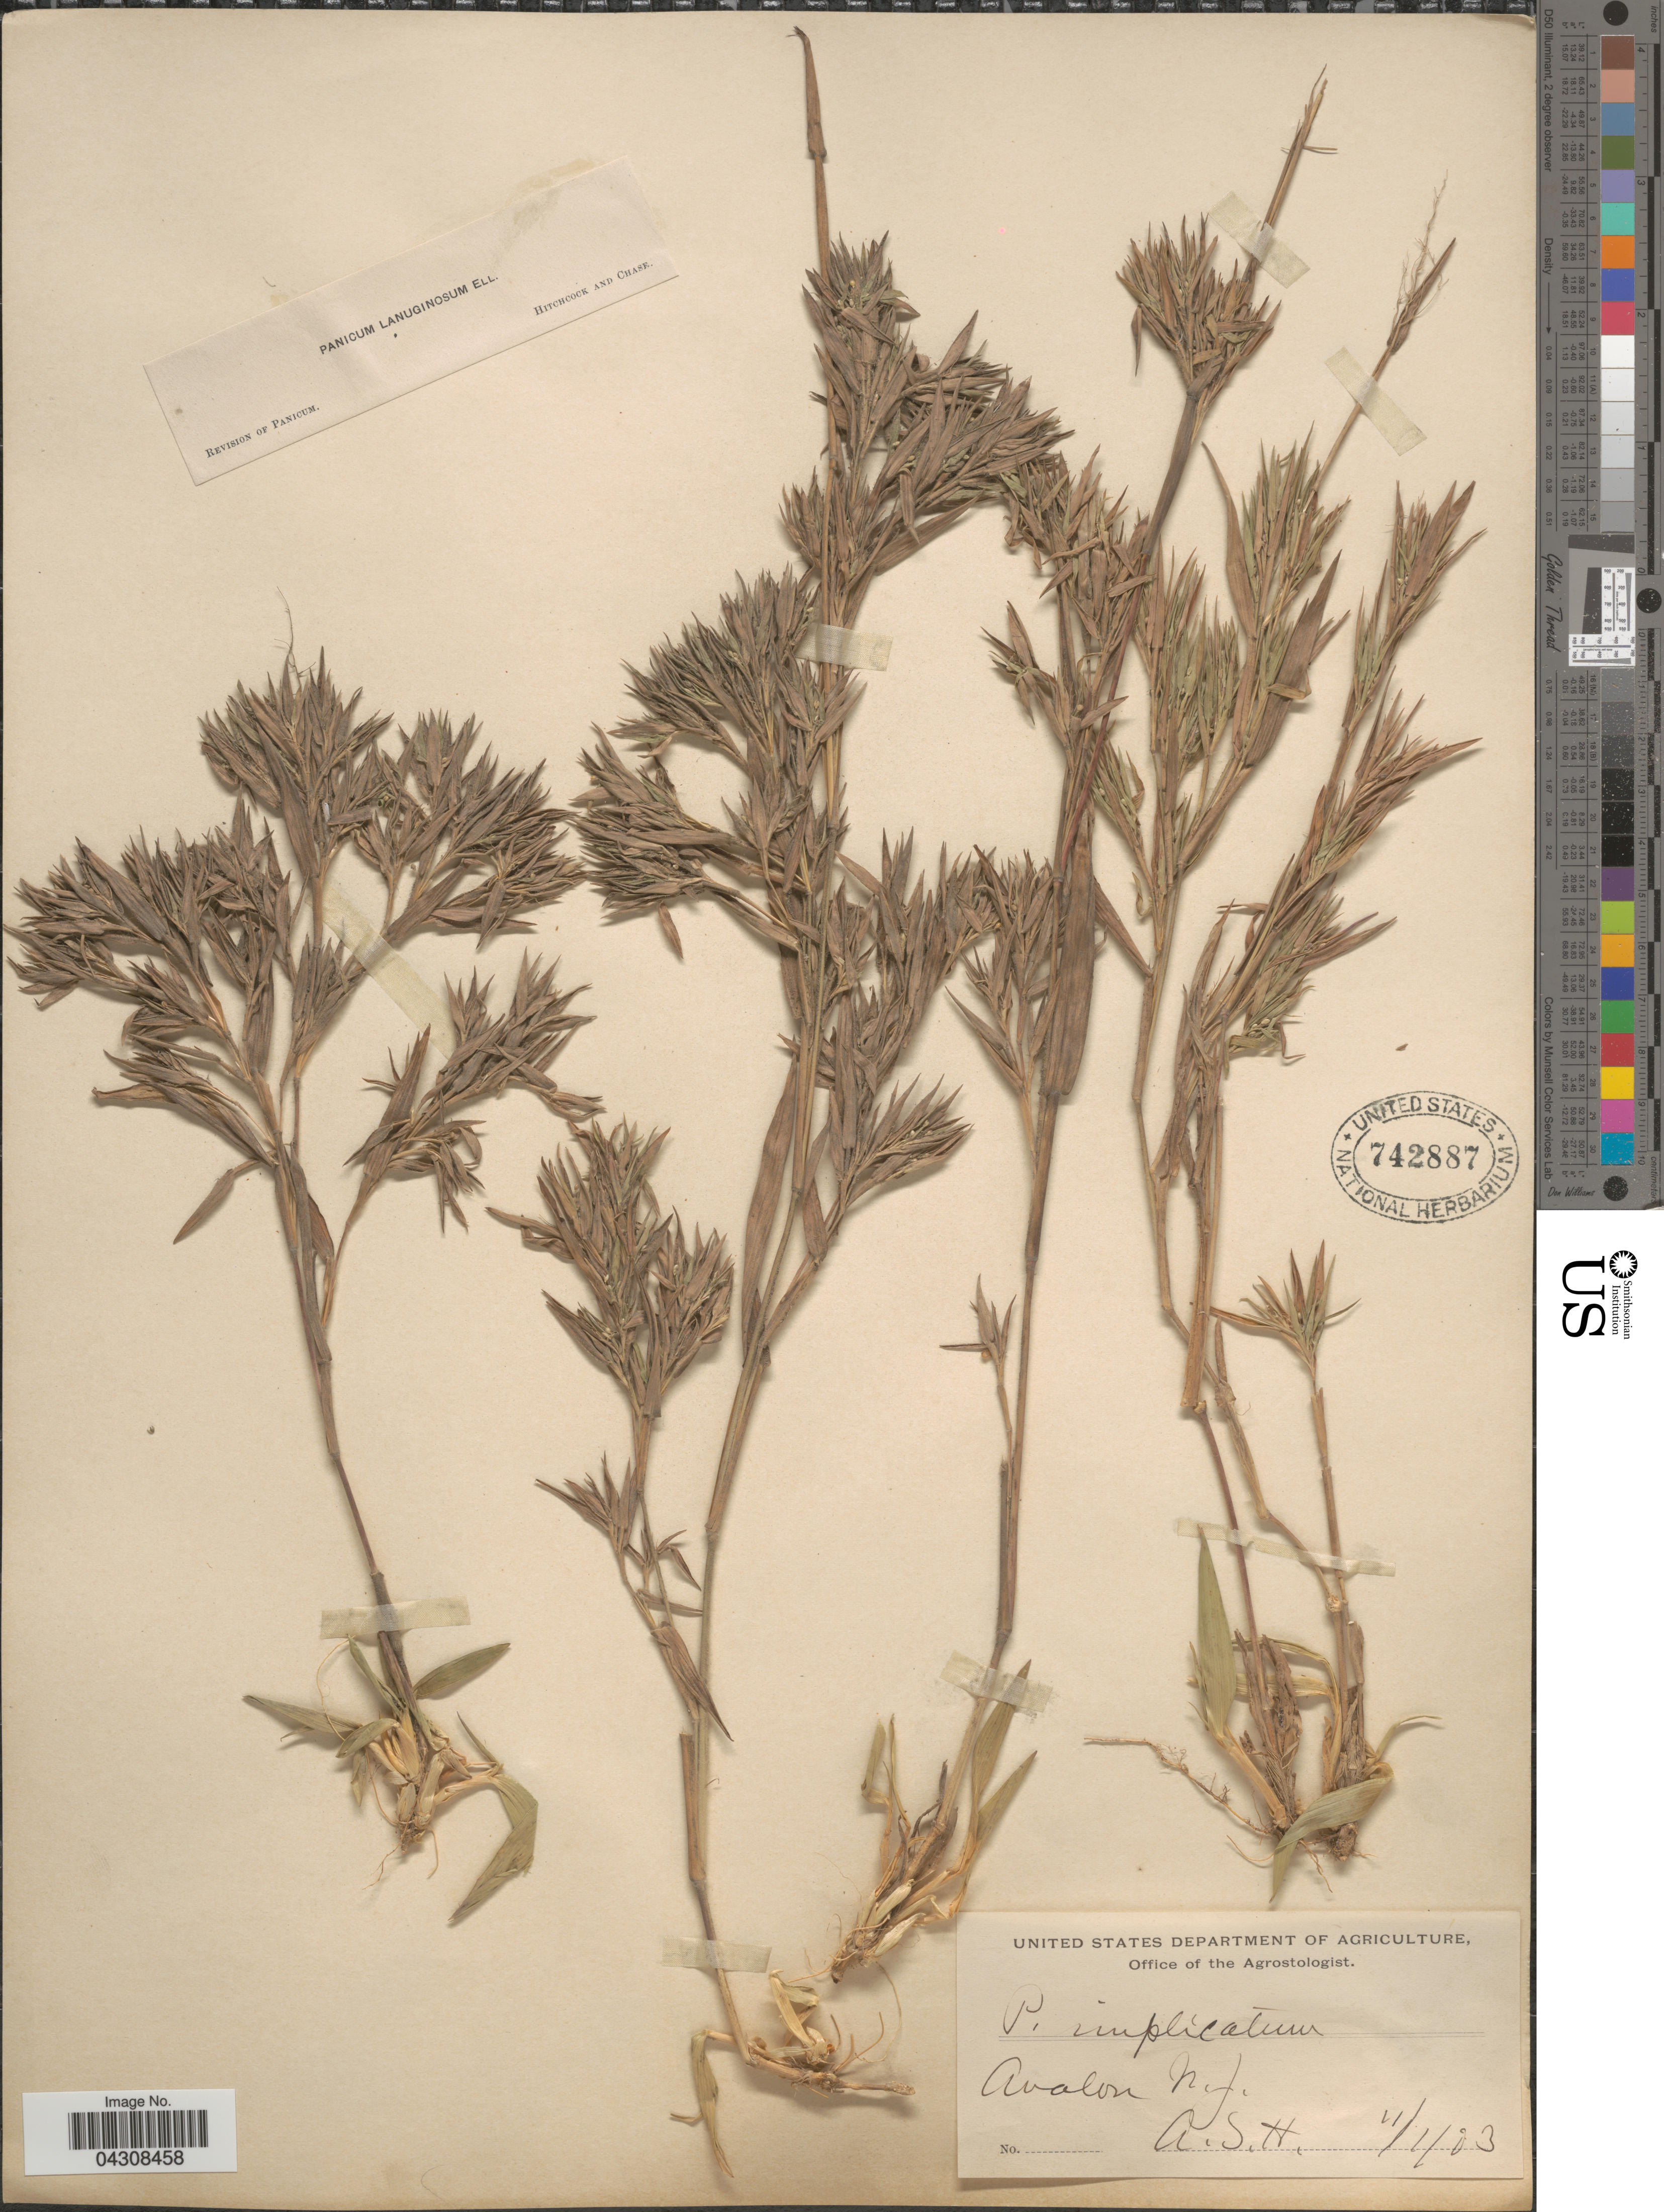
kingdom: Plantae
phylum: Tracheophyta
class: Liliopsida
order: Poales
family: Poaceae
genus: Dichanthelium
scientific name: Dichanthelium acuminatum var. acuminatum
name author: (Sw.) Gould & C.A. Clark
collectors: A. H.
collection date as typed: Transcribed d/m/y: 1/11/3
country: United States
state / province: New Jersey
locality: Avalon.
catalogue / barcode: US 742887